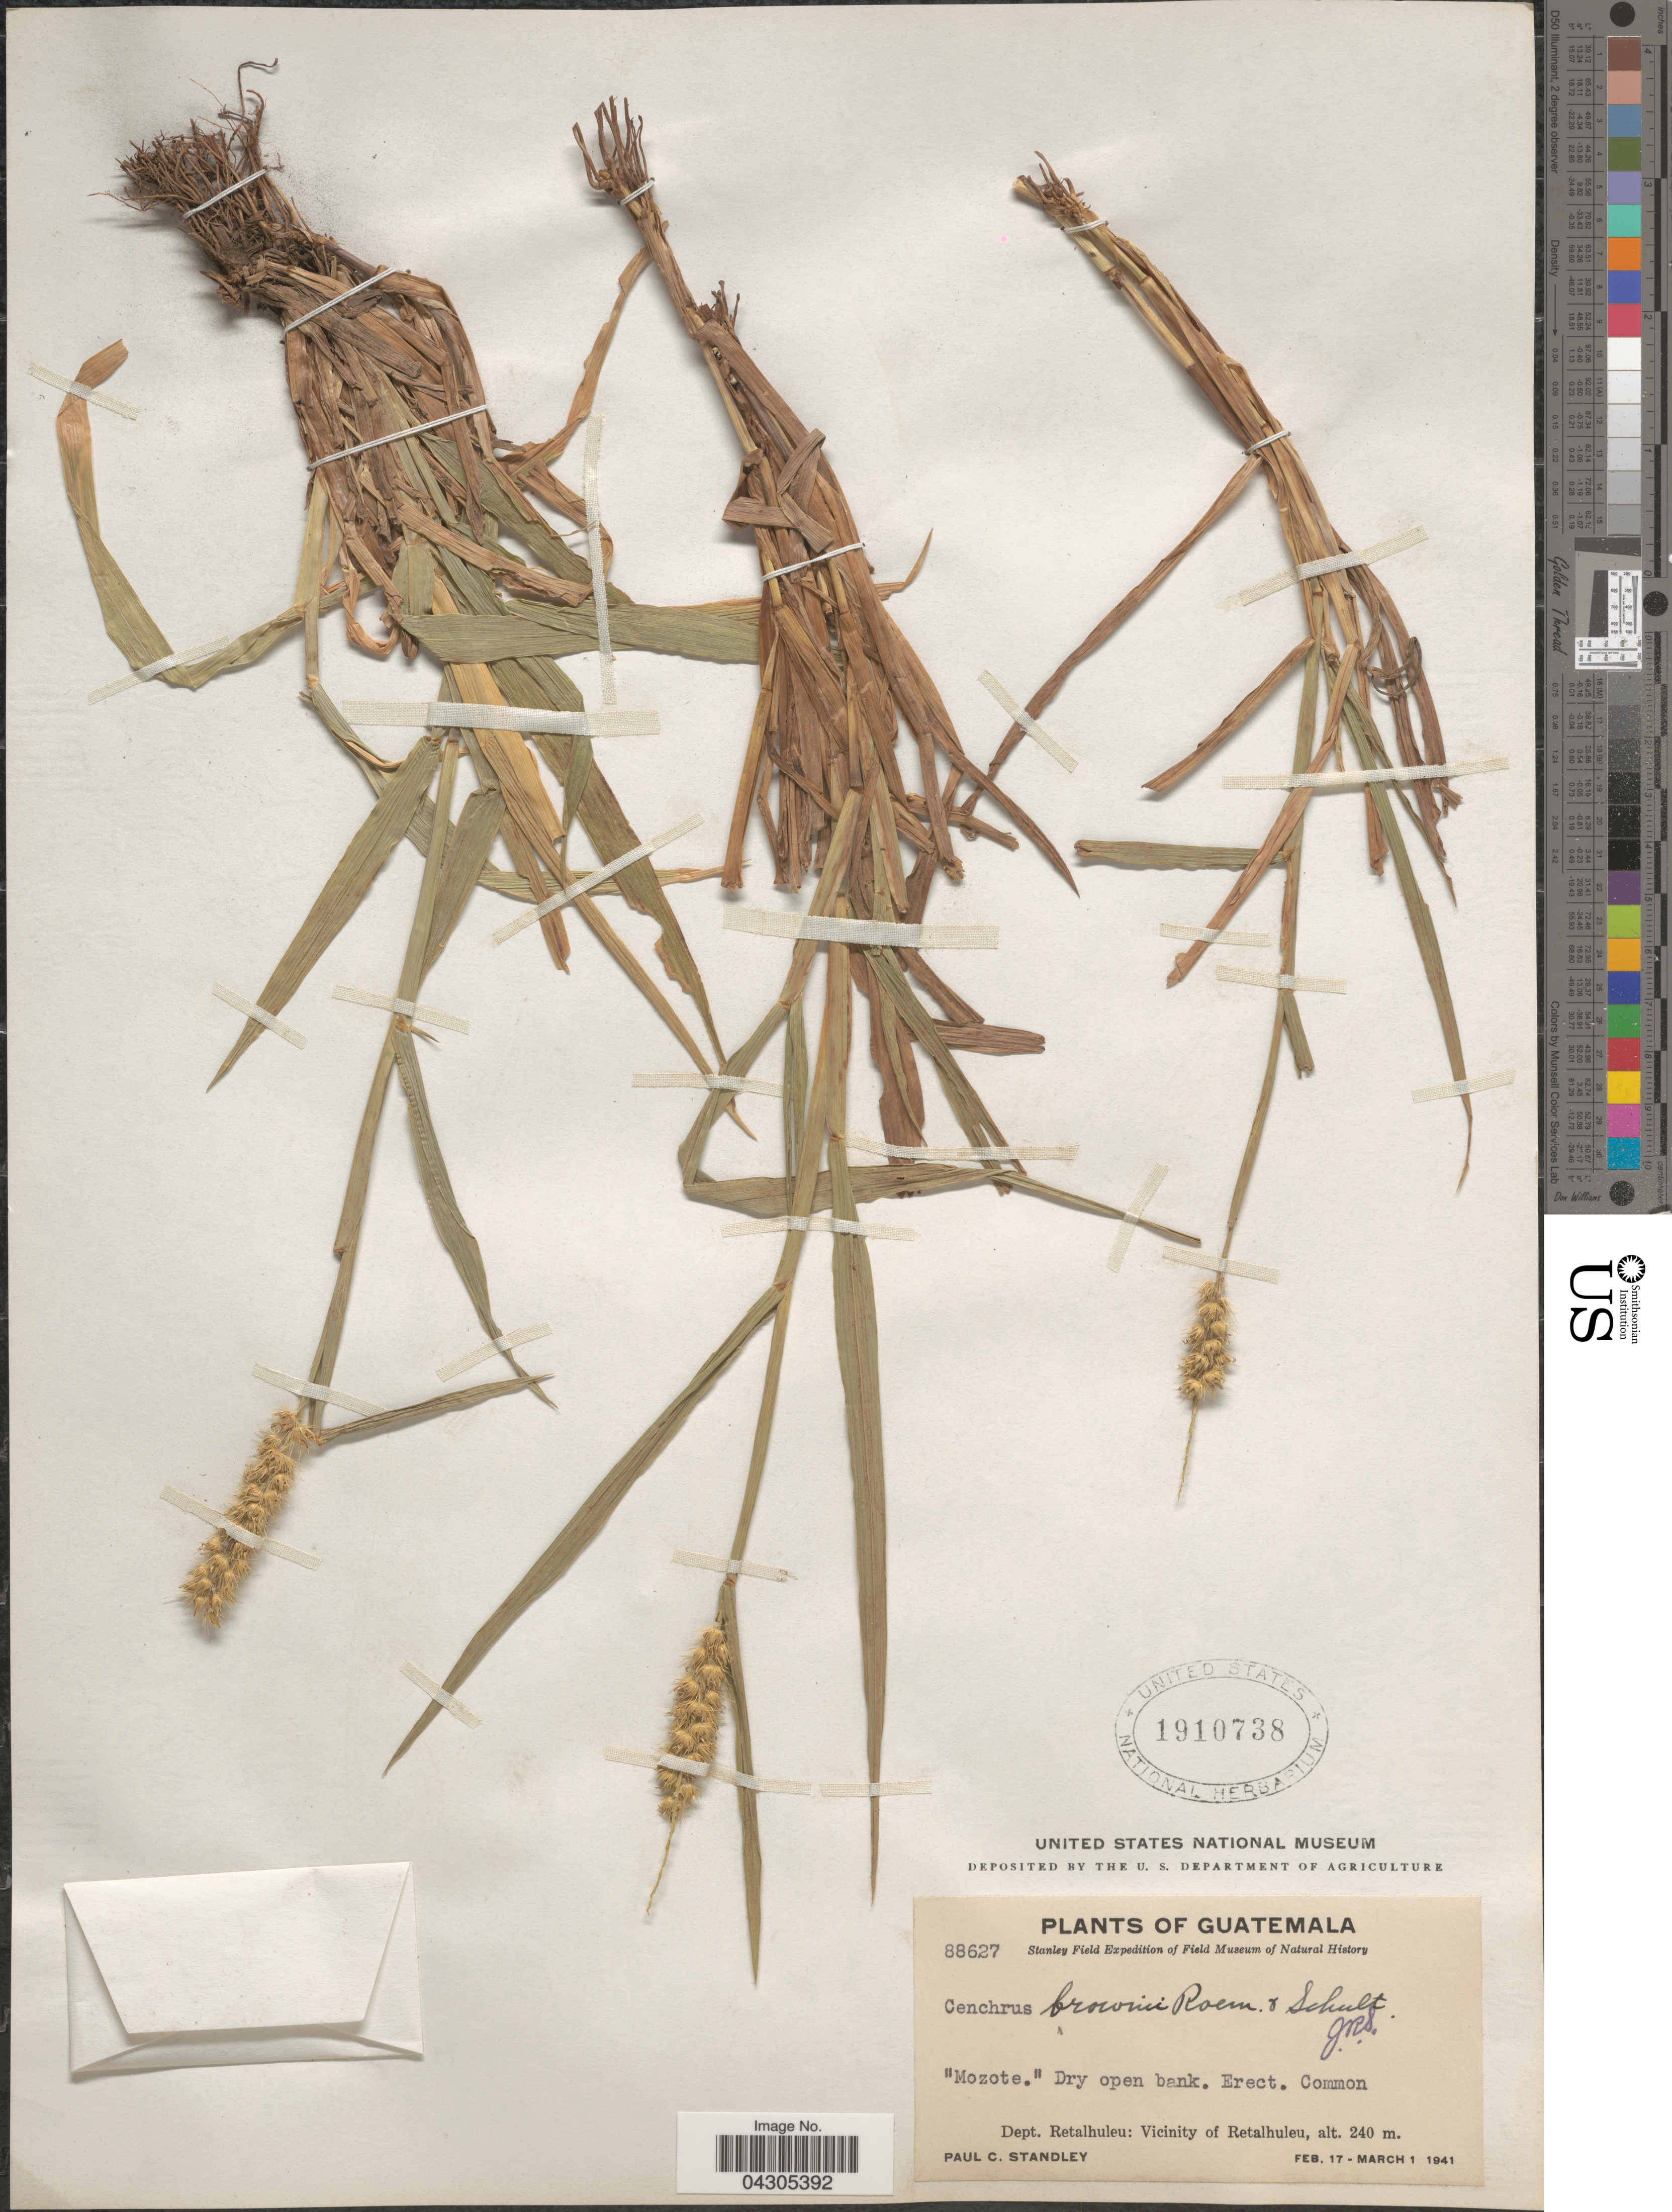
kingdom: Plantae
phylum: Tracheophyta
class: Liliopsida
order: Poales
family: Poaceae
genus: Cenchrus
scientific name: Cenchrus brownii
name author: Roem. & Schult.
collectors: P. C. Standley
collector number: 88627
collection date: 1941-02-17/1941-03-01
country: Guatemala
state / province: Retalhuleu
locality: Stanley Field Expedition. Dept. Retalhuleu: Vicinity of Retalhuleu.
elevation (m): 240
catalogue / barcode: US 1910738